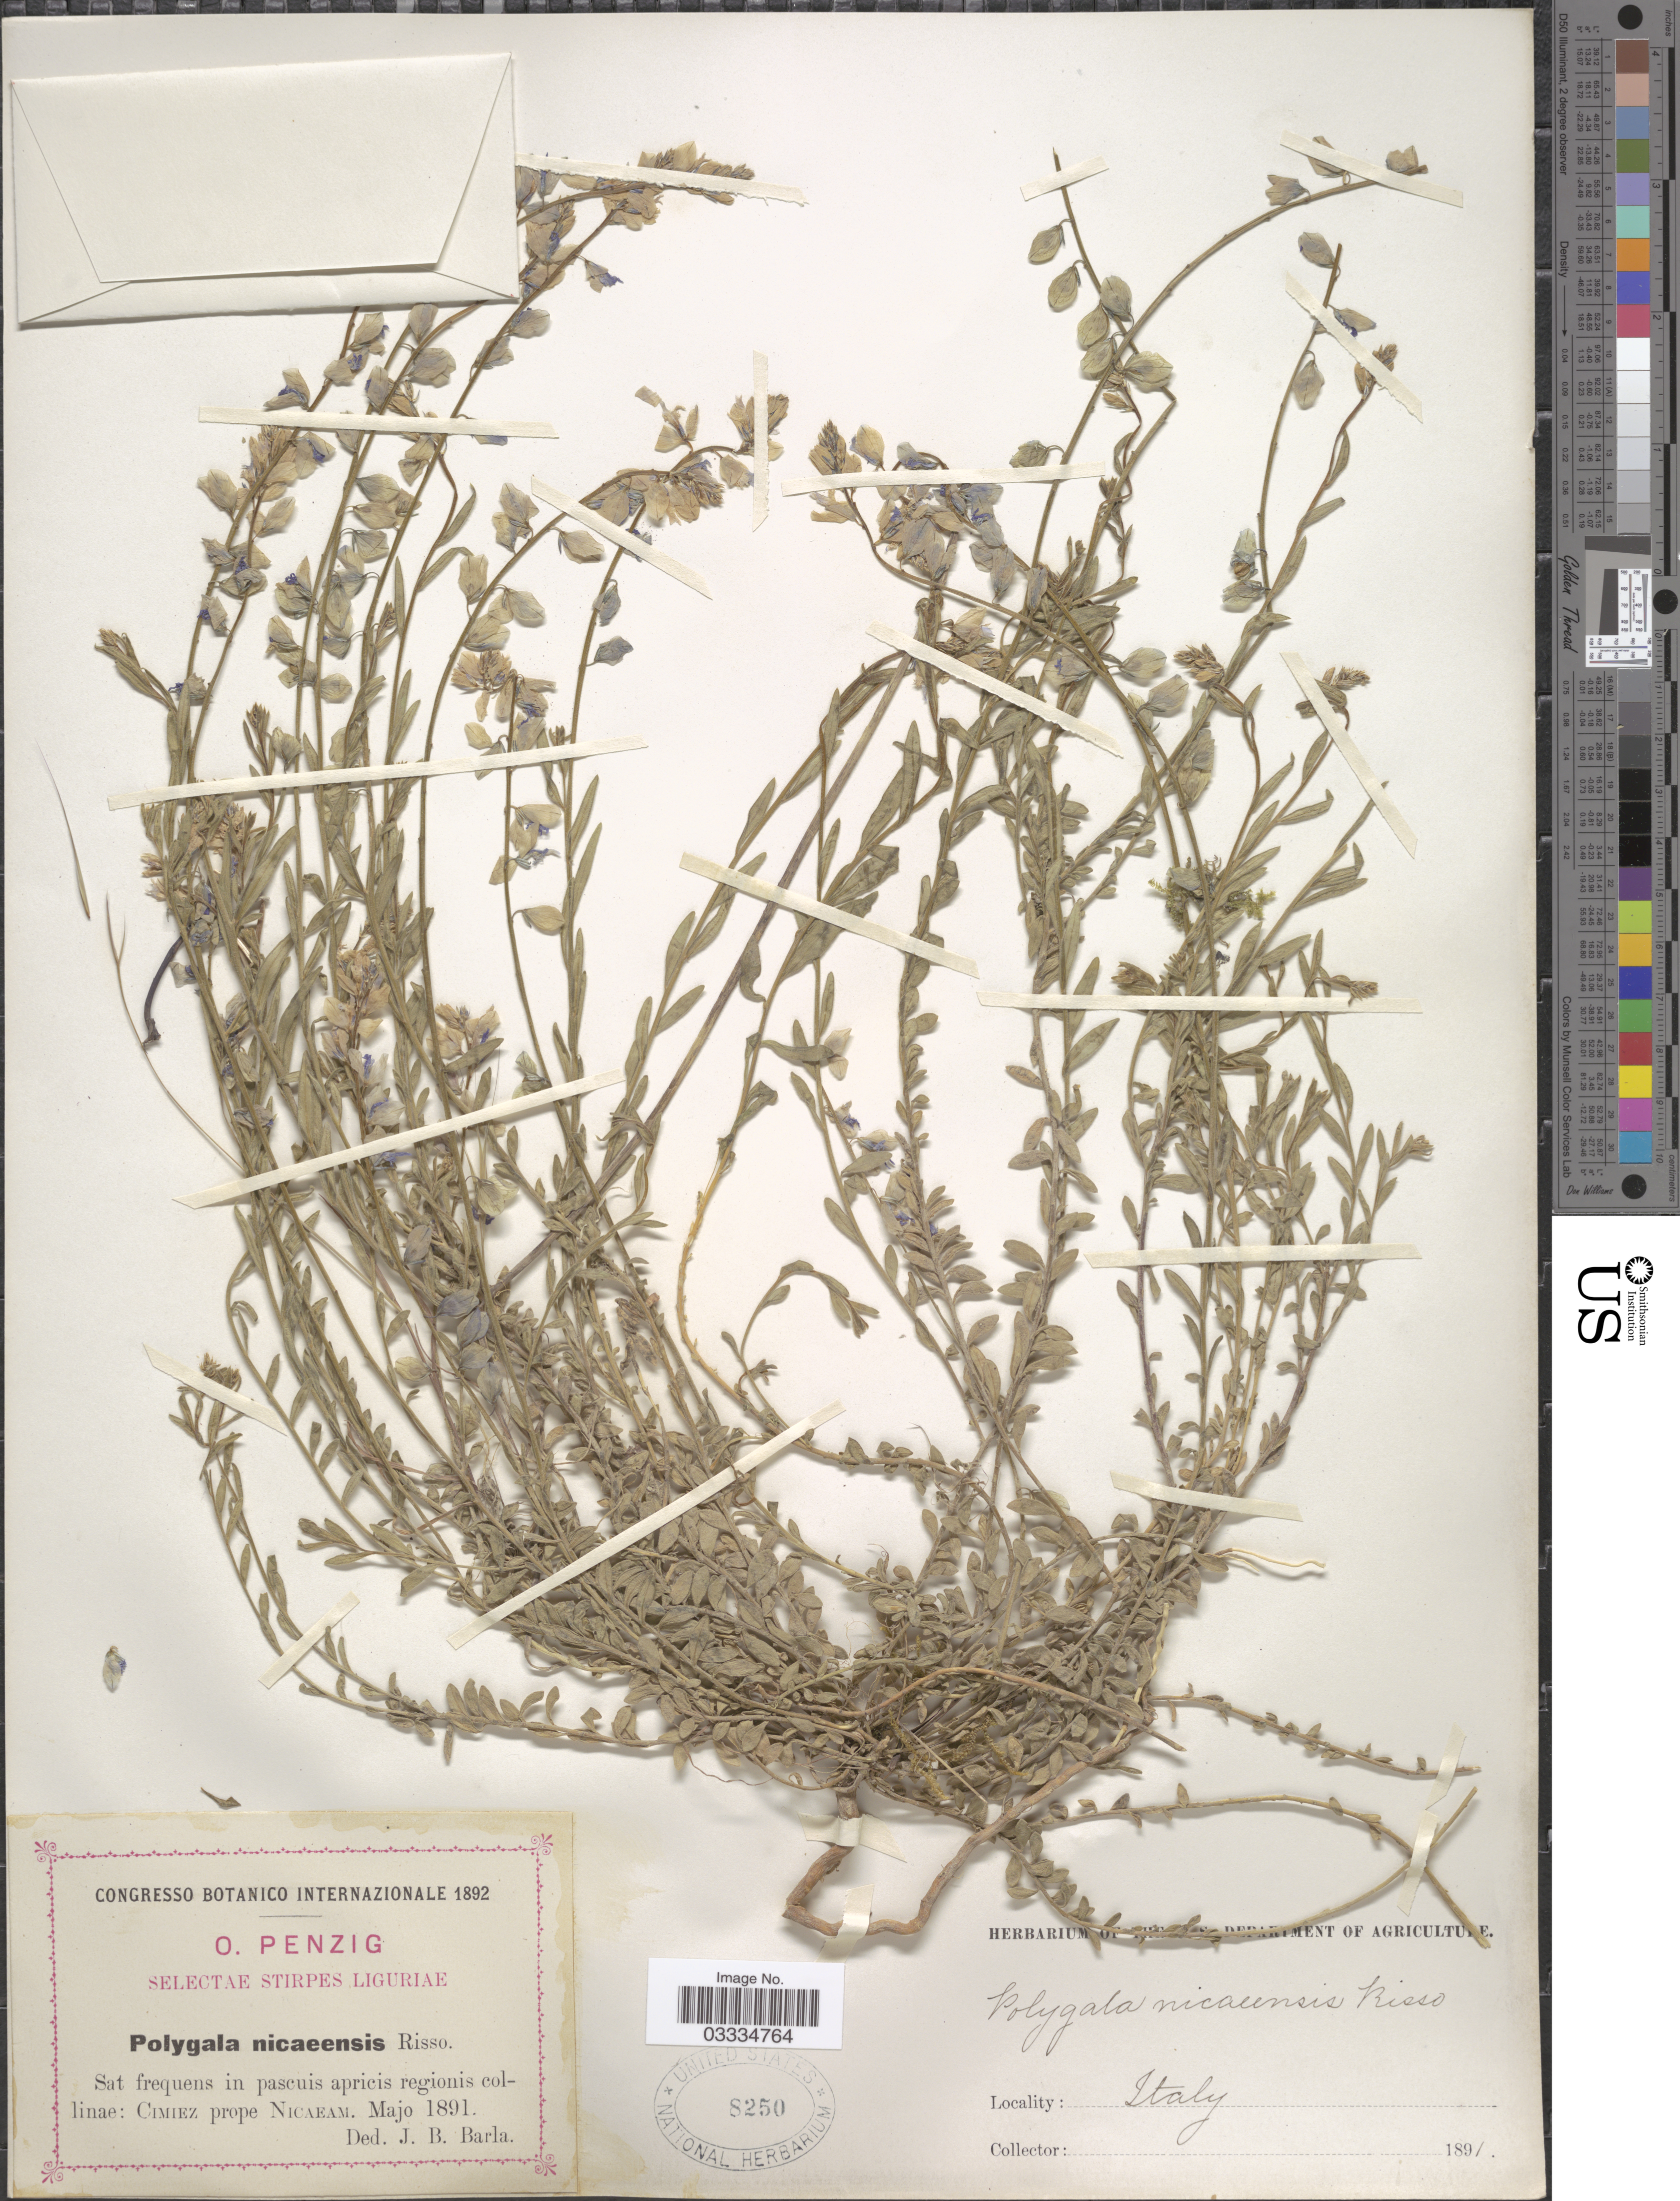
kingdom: Plantae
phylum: Tracheophyta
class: Magnoliopsida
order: Fabales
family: Polygalaceae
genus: Polygala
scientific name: Polygala nicaraguensis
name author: Chodat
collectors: O. Penzig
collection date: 1891-05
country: Italy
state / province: Liguria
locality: Sat frequens in pascuis apricis regionis collinae: Cimiez prope Nicaeam.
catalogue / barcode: US 8250